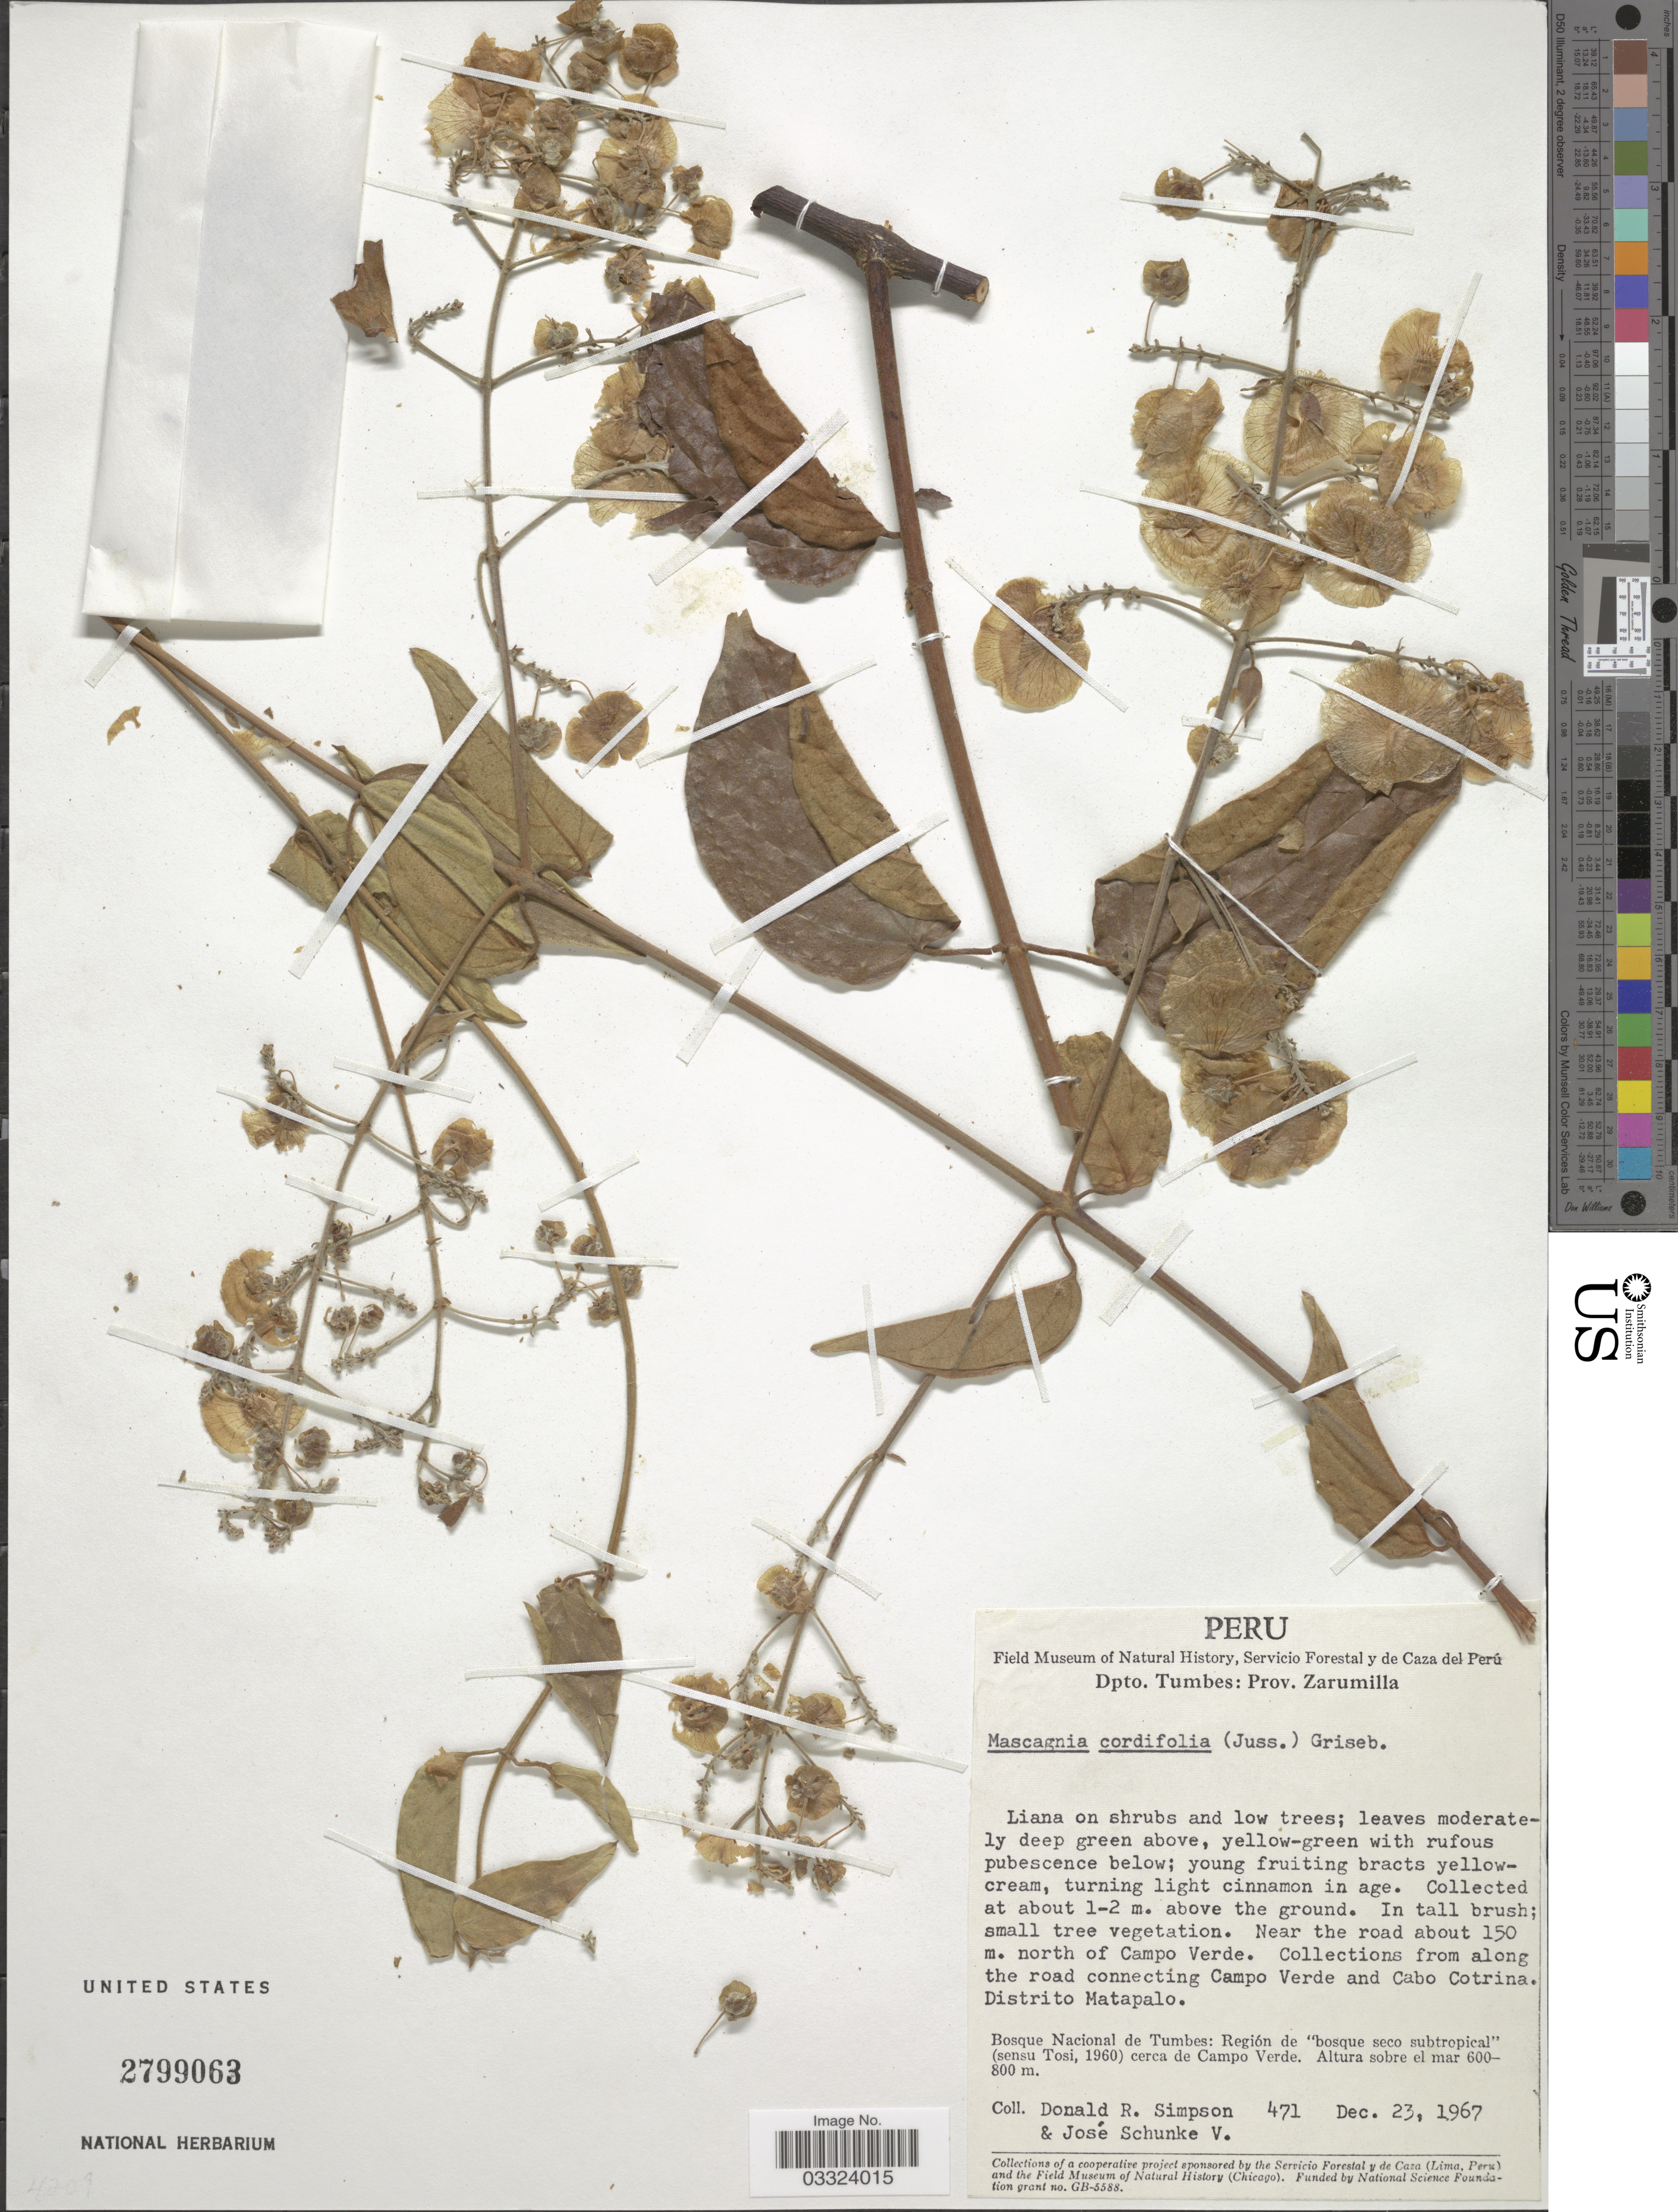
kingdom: Plantae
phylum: Tracheophyta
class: Magnoliopsida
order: Malpighiales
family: Malpighiaceae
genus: Mascagnia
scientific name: Mascagnia cordifolia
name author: (A. Juss.) Griseb.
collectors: D. R. Simpson & J. Schunke Vigo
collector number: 471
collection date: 1967-12-23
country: Peru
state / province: Tumbes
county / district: Zarumilla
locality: Dpto. Tumbes: Prov. Zarumilla. Near the road about 150 m. north of Campo Verde, along the road connecting Campo Verde and Cabo Cotrina. Distrito Matapalo. Bosque Nacional de Tumbes: Región de "bosque seco subtropical" (sensu Tosi, 1960) cerca de Campo Verde.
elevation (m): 600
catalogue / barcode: US 2799063